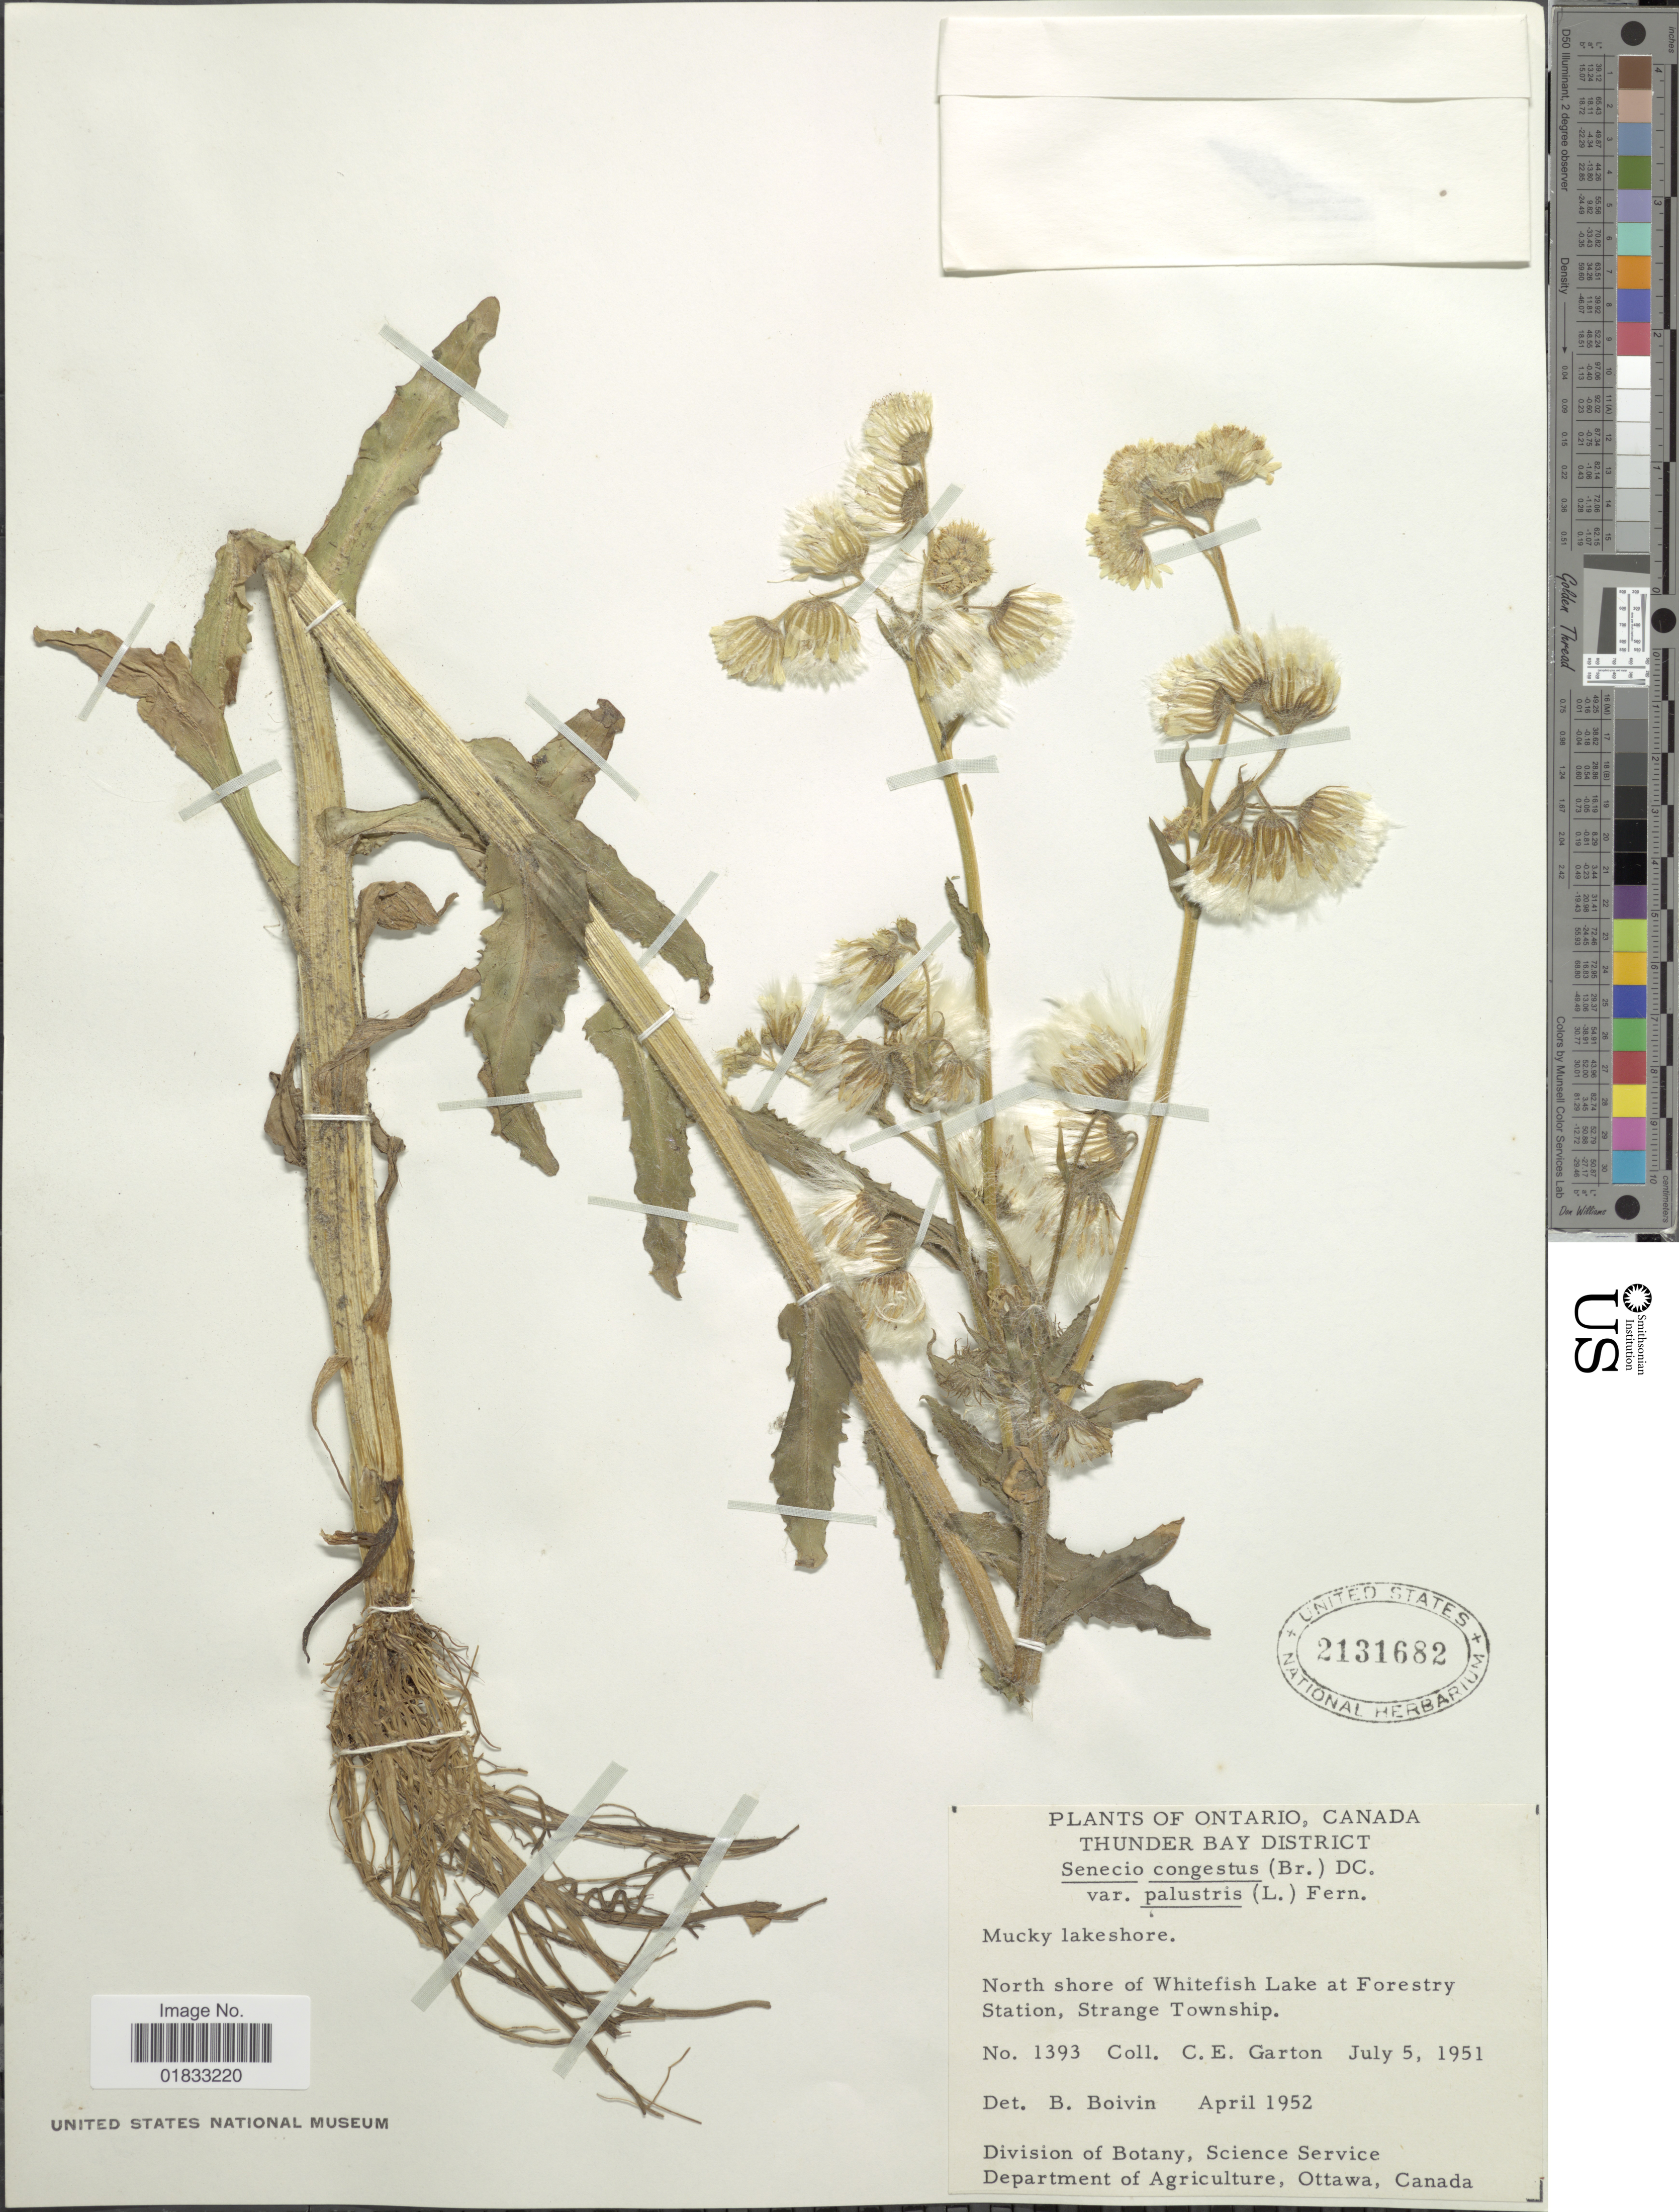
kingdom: Plantae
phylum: Tracheophyta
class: Magnoliopsida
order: Asterales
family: Asteraceae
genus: Tephroseris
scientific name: Tephroseris palustris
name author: (L.) Rchb.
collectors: C. E. Garton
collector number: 1393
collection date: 1951-07-05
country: Canada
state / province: Ontario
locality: Thunder Bay District, North shore of Whitefish Lake at Forestry Station, Strange Township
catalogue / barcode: US 2131682